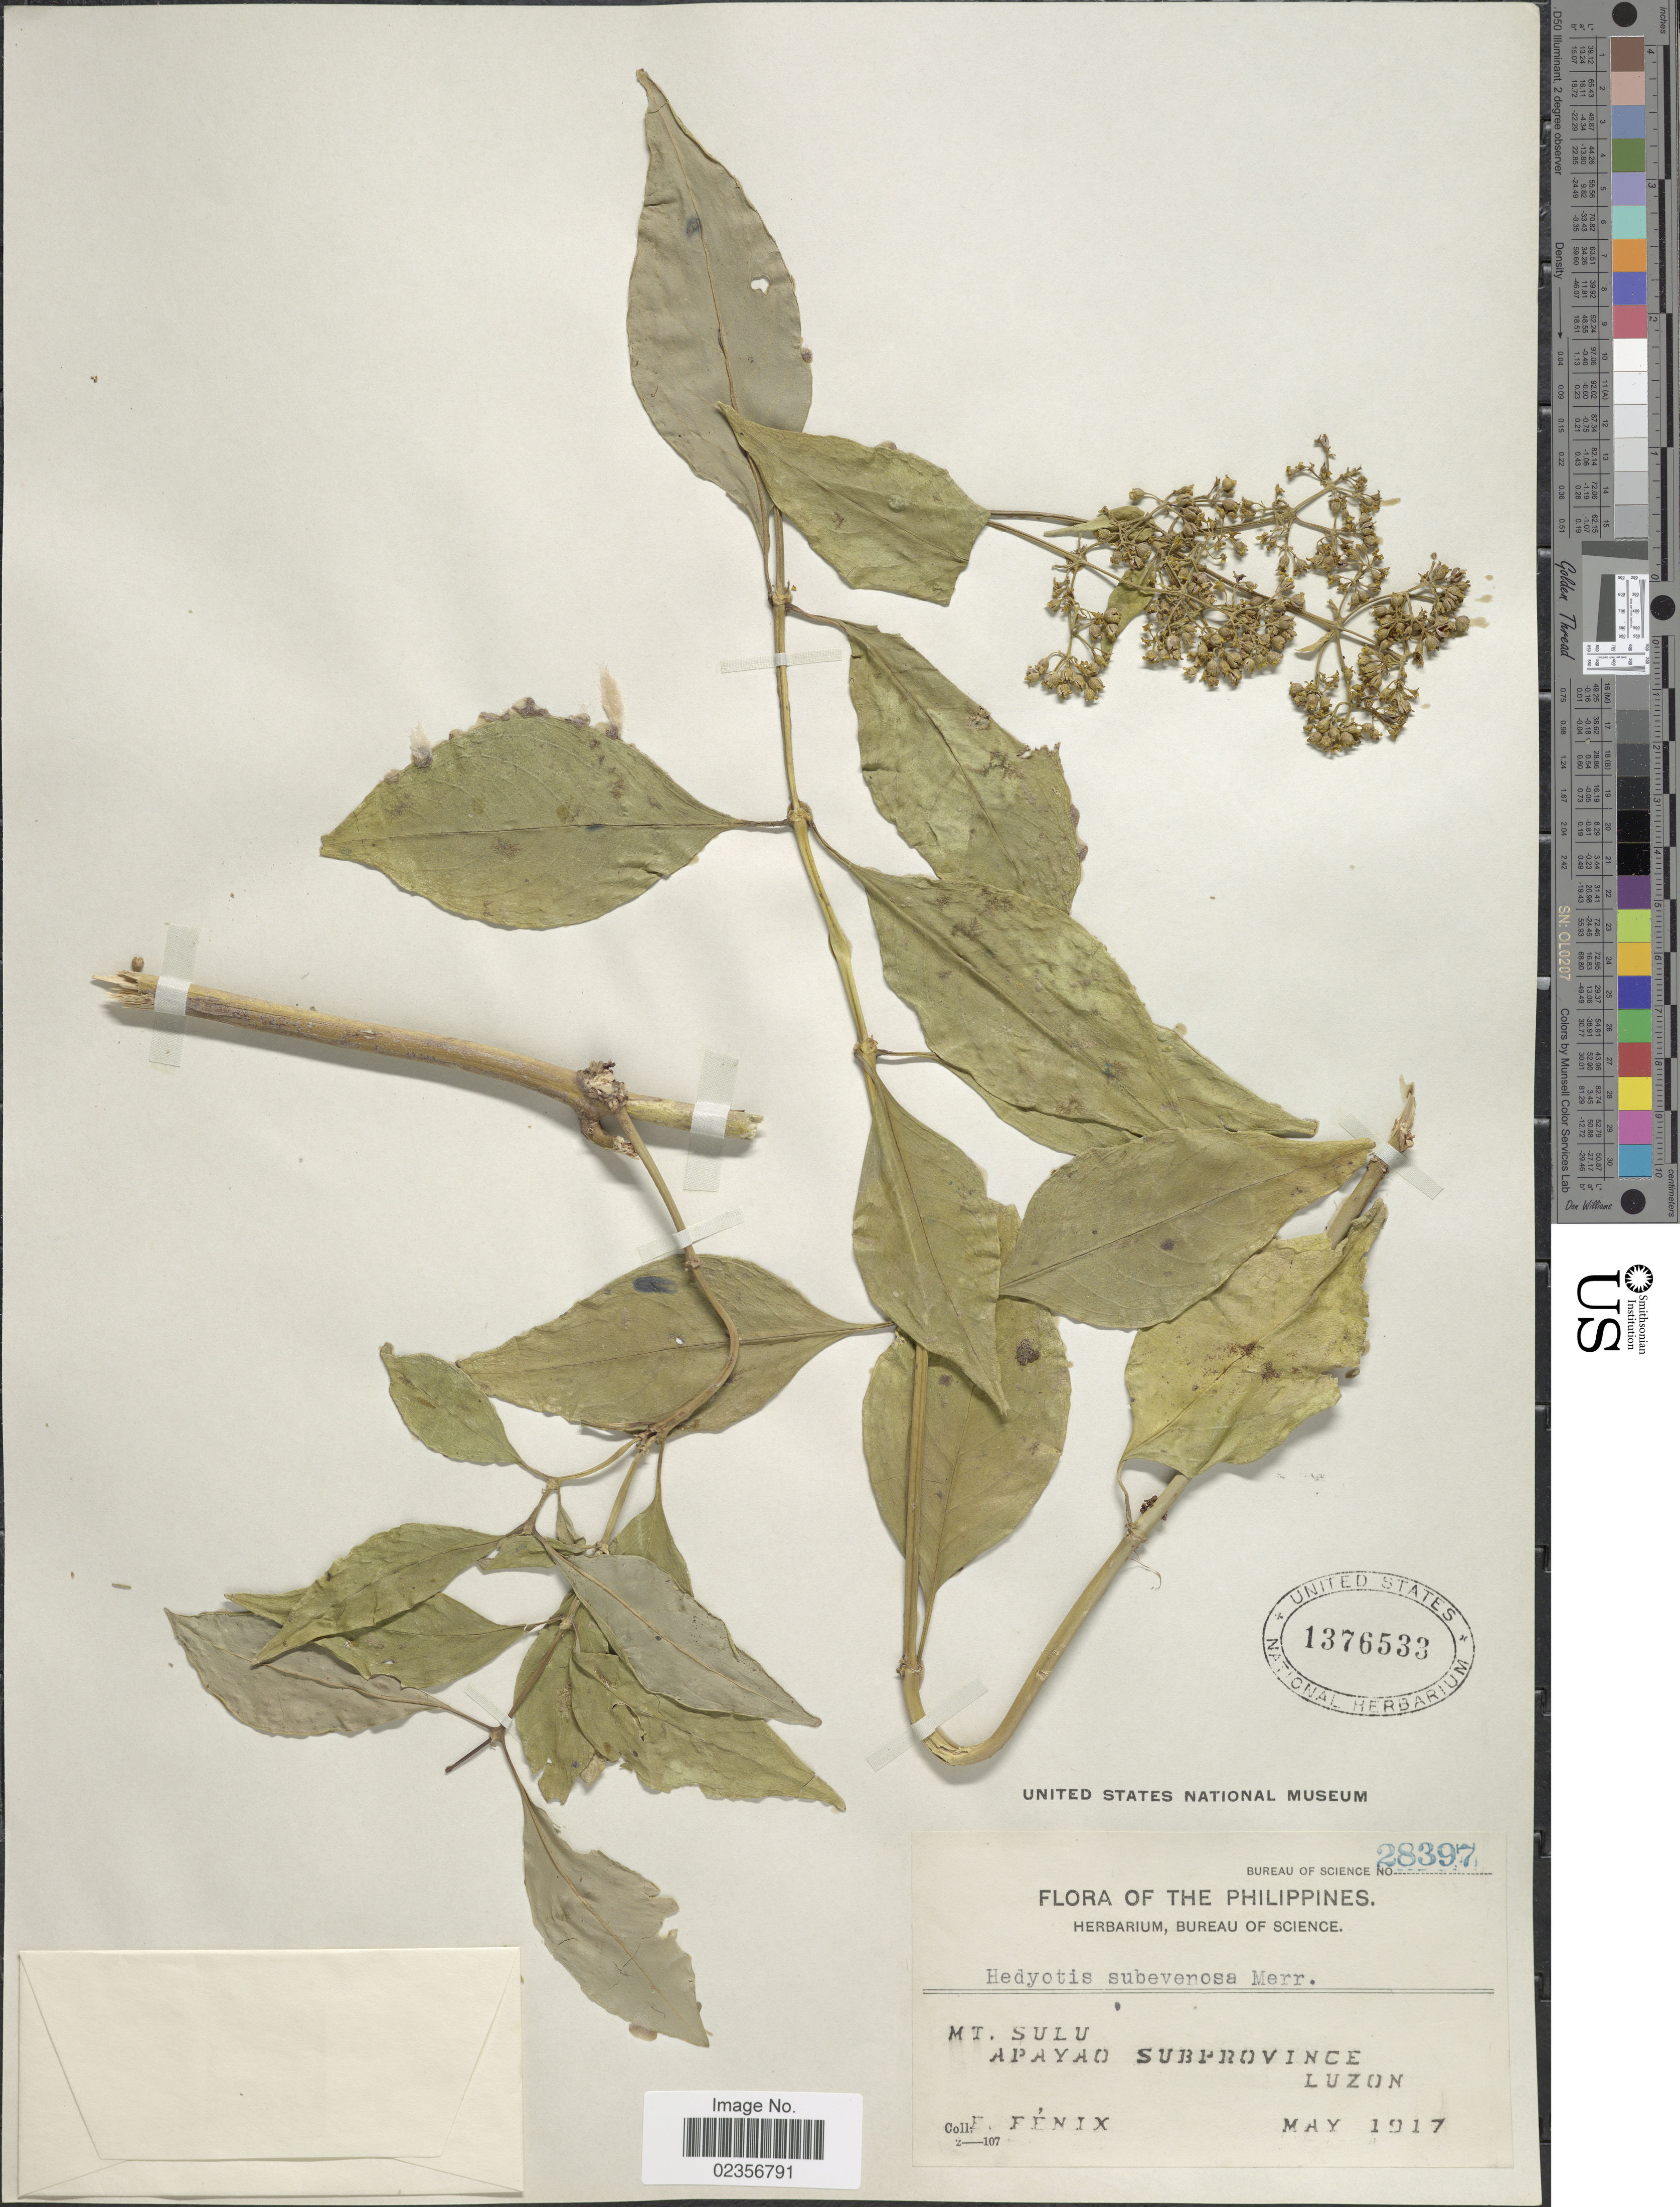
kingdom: Plantae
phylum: Tracheophyta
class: Magnoliopsida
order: Gentianales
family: Rubiaceae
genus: Hedyotis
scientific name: Hedyotis subvenosa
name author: Merr.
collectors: E. Fénix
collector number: Bureau of Science 28397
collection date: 1917-05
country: Philippines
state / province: Muslim Mindanao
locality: Mt. Sulu Apayao Subprovince. Luzon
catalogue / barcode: US 1376533